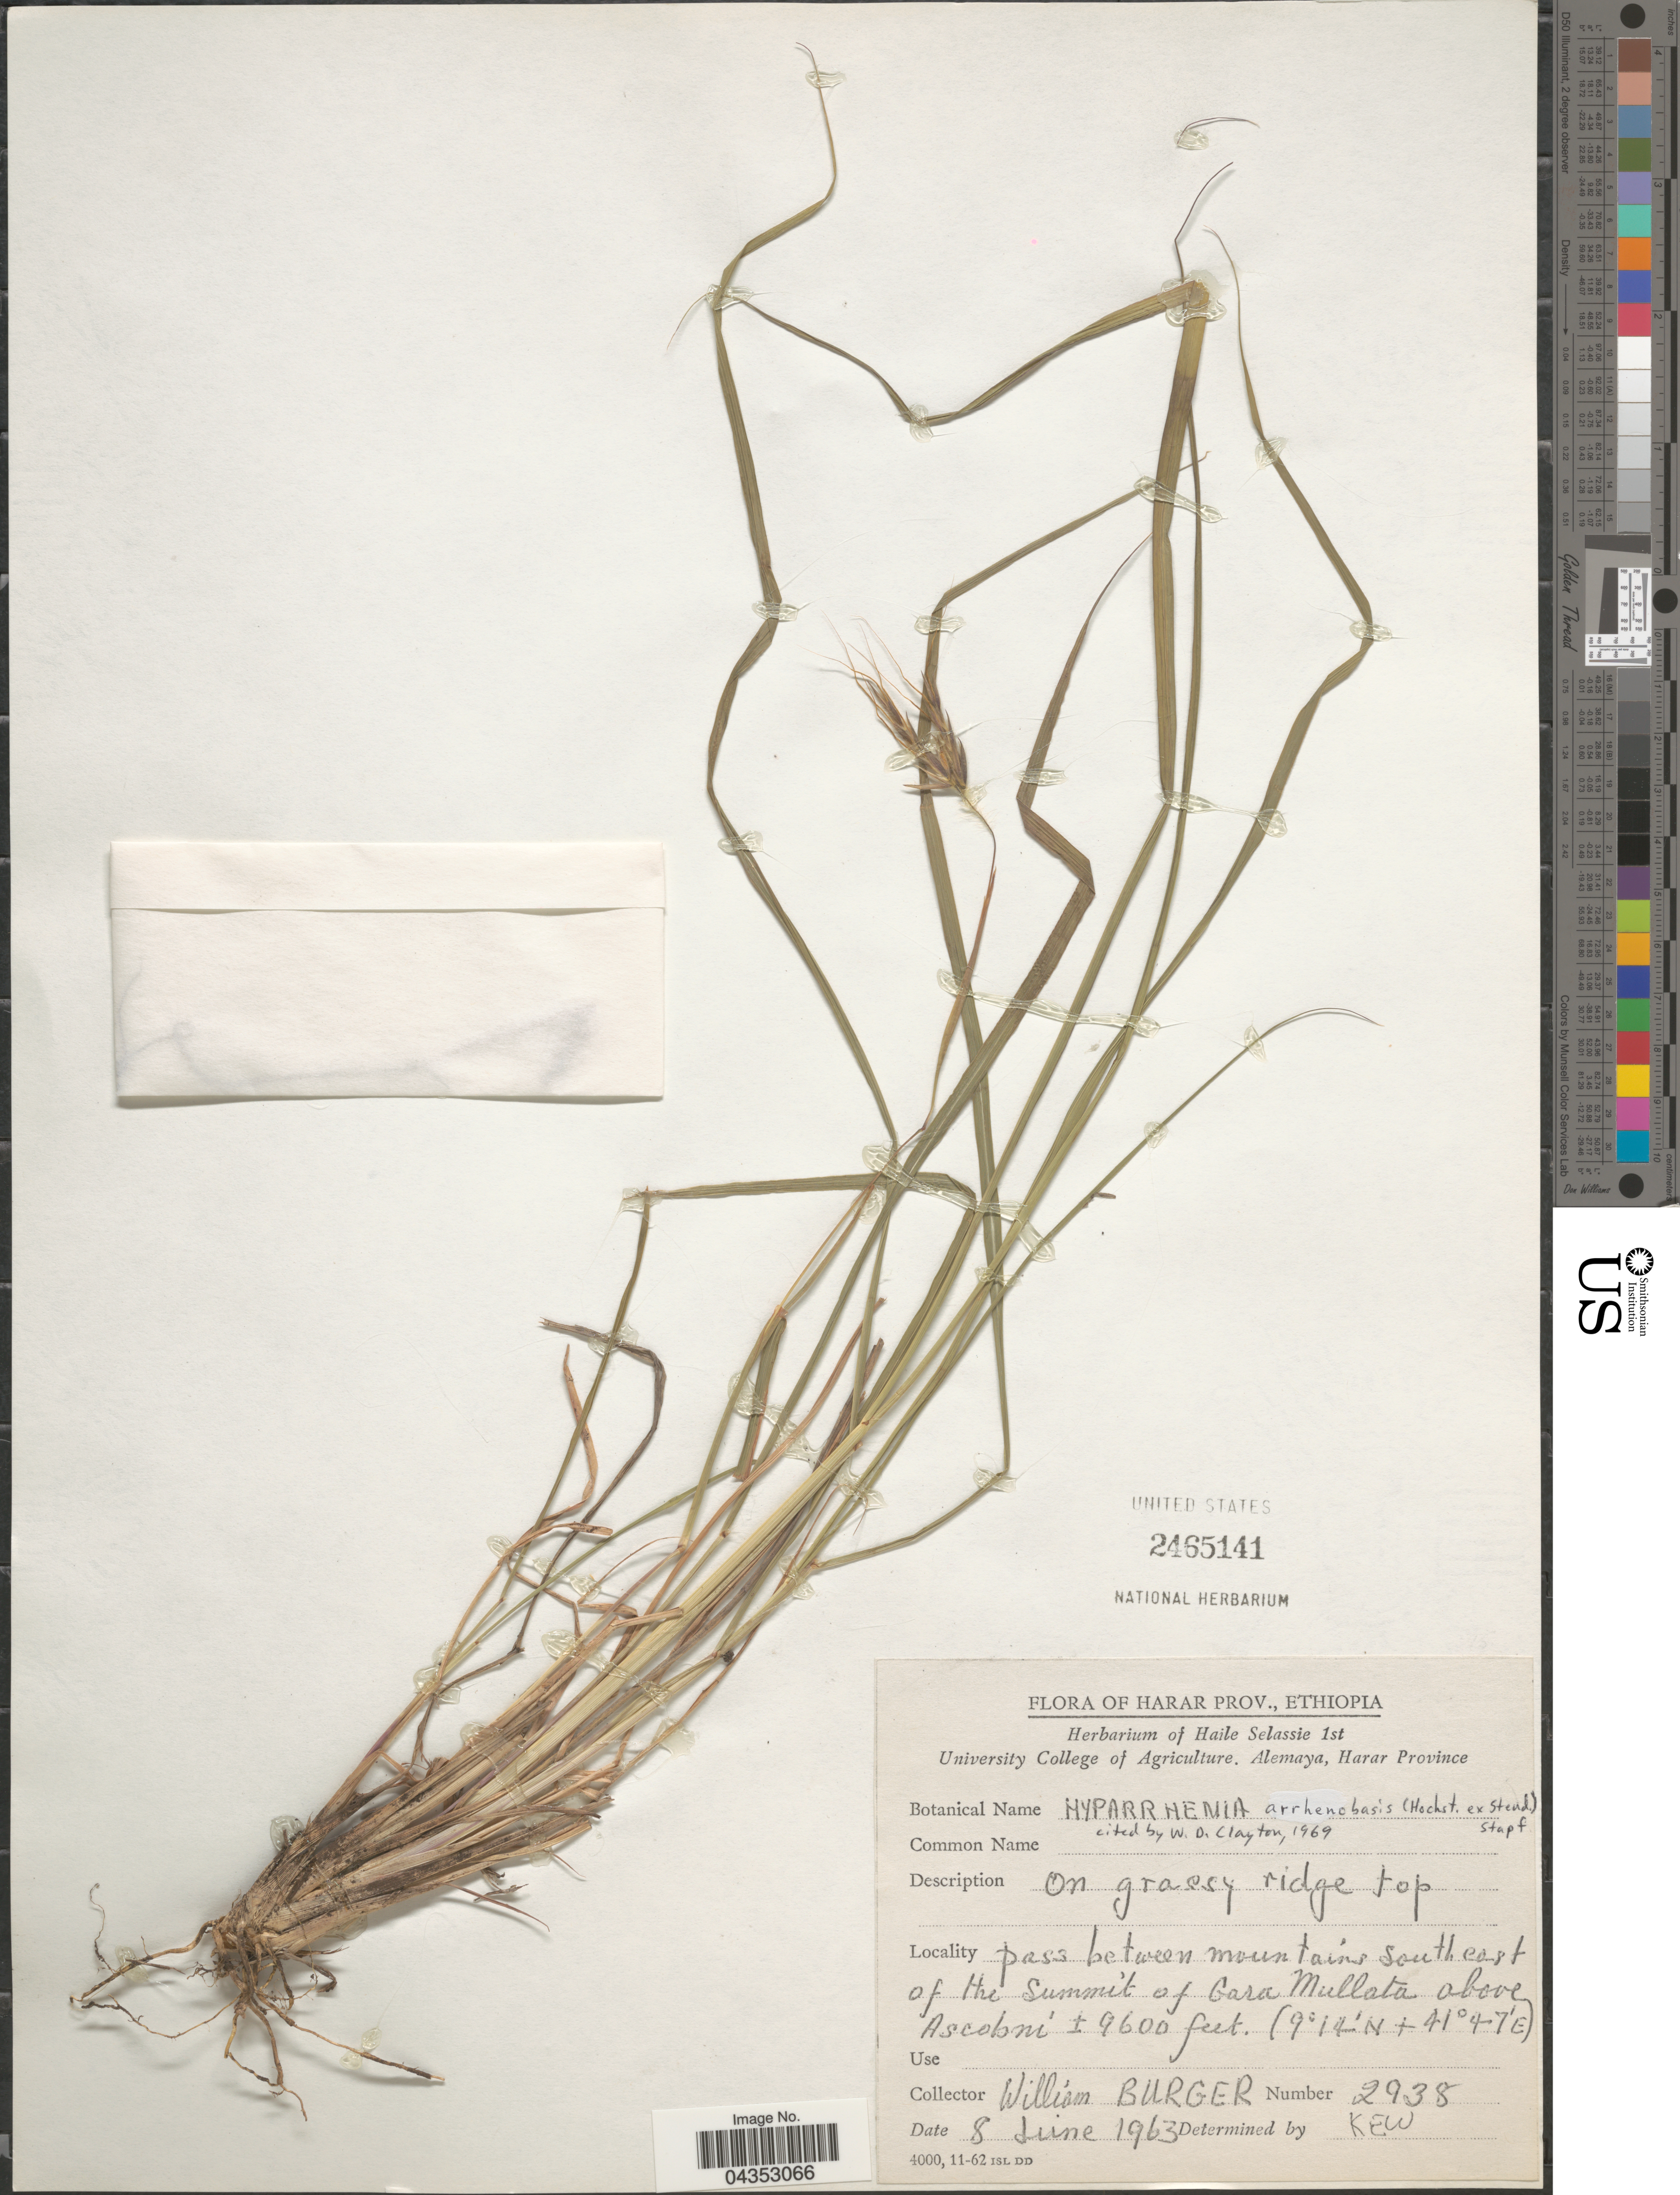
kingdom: Plantae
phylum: Tracheophyta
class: Liliopsida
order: Poales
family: Poaceae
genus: Hyparrhenia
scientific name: Hyparrhenia arrhenobasis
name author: (Hochst. ex Steud.) Stapf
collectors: W. Burger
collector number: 2938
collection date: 1963-06-08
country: Ethiopia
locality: Harar Prov. On grassy ridge top. Pass between mountains southeast of the summit of Gara Mullata above Ascobni.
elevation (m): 2926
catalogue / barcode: US 2465141